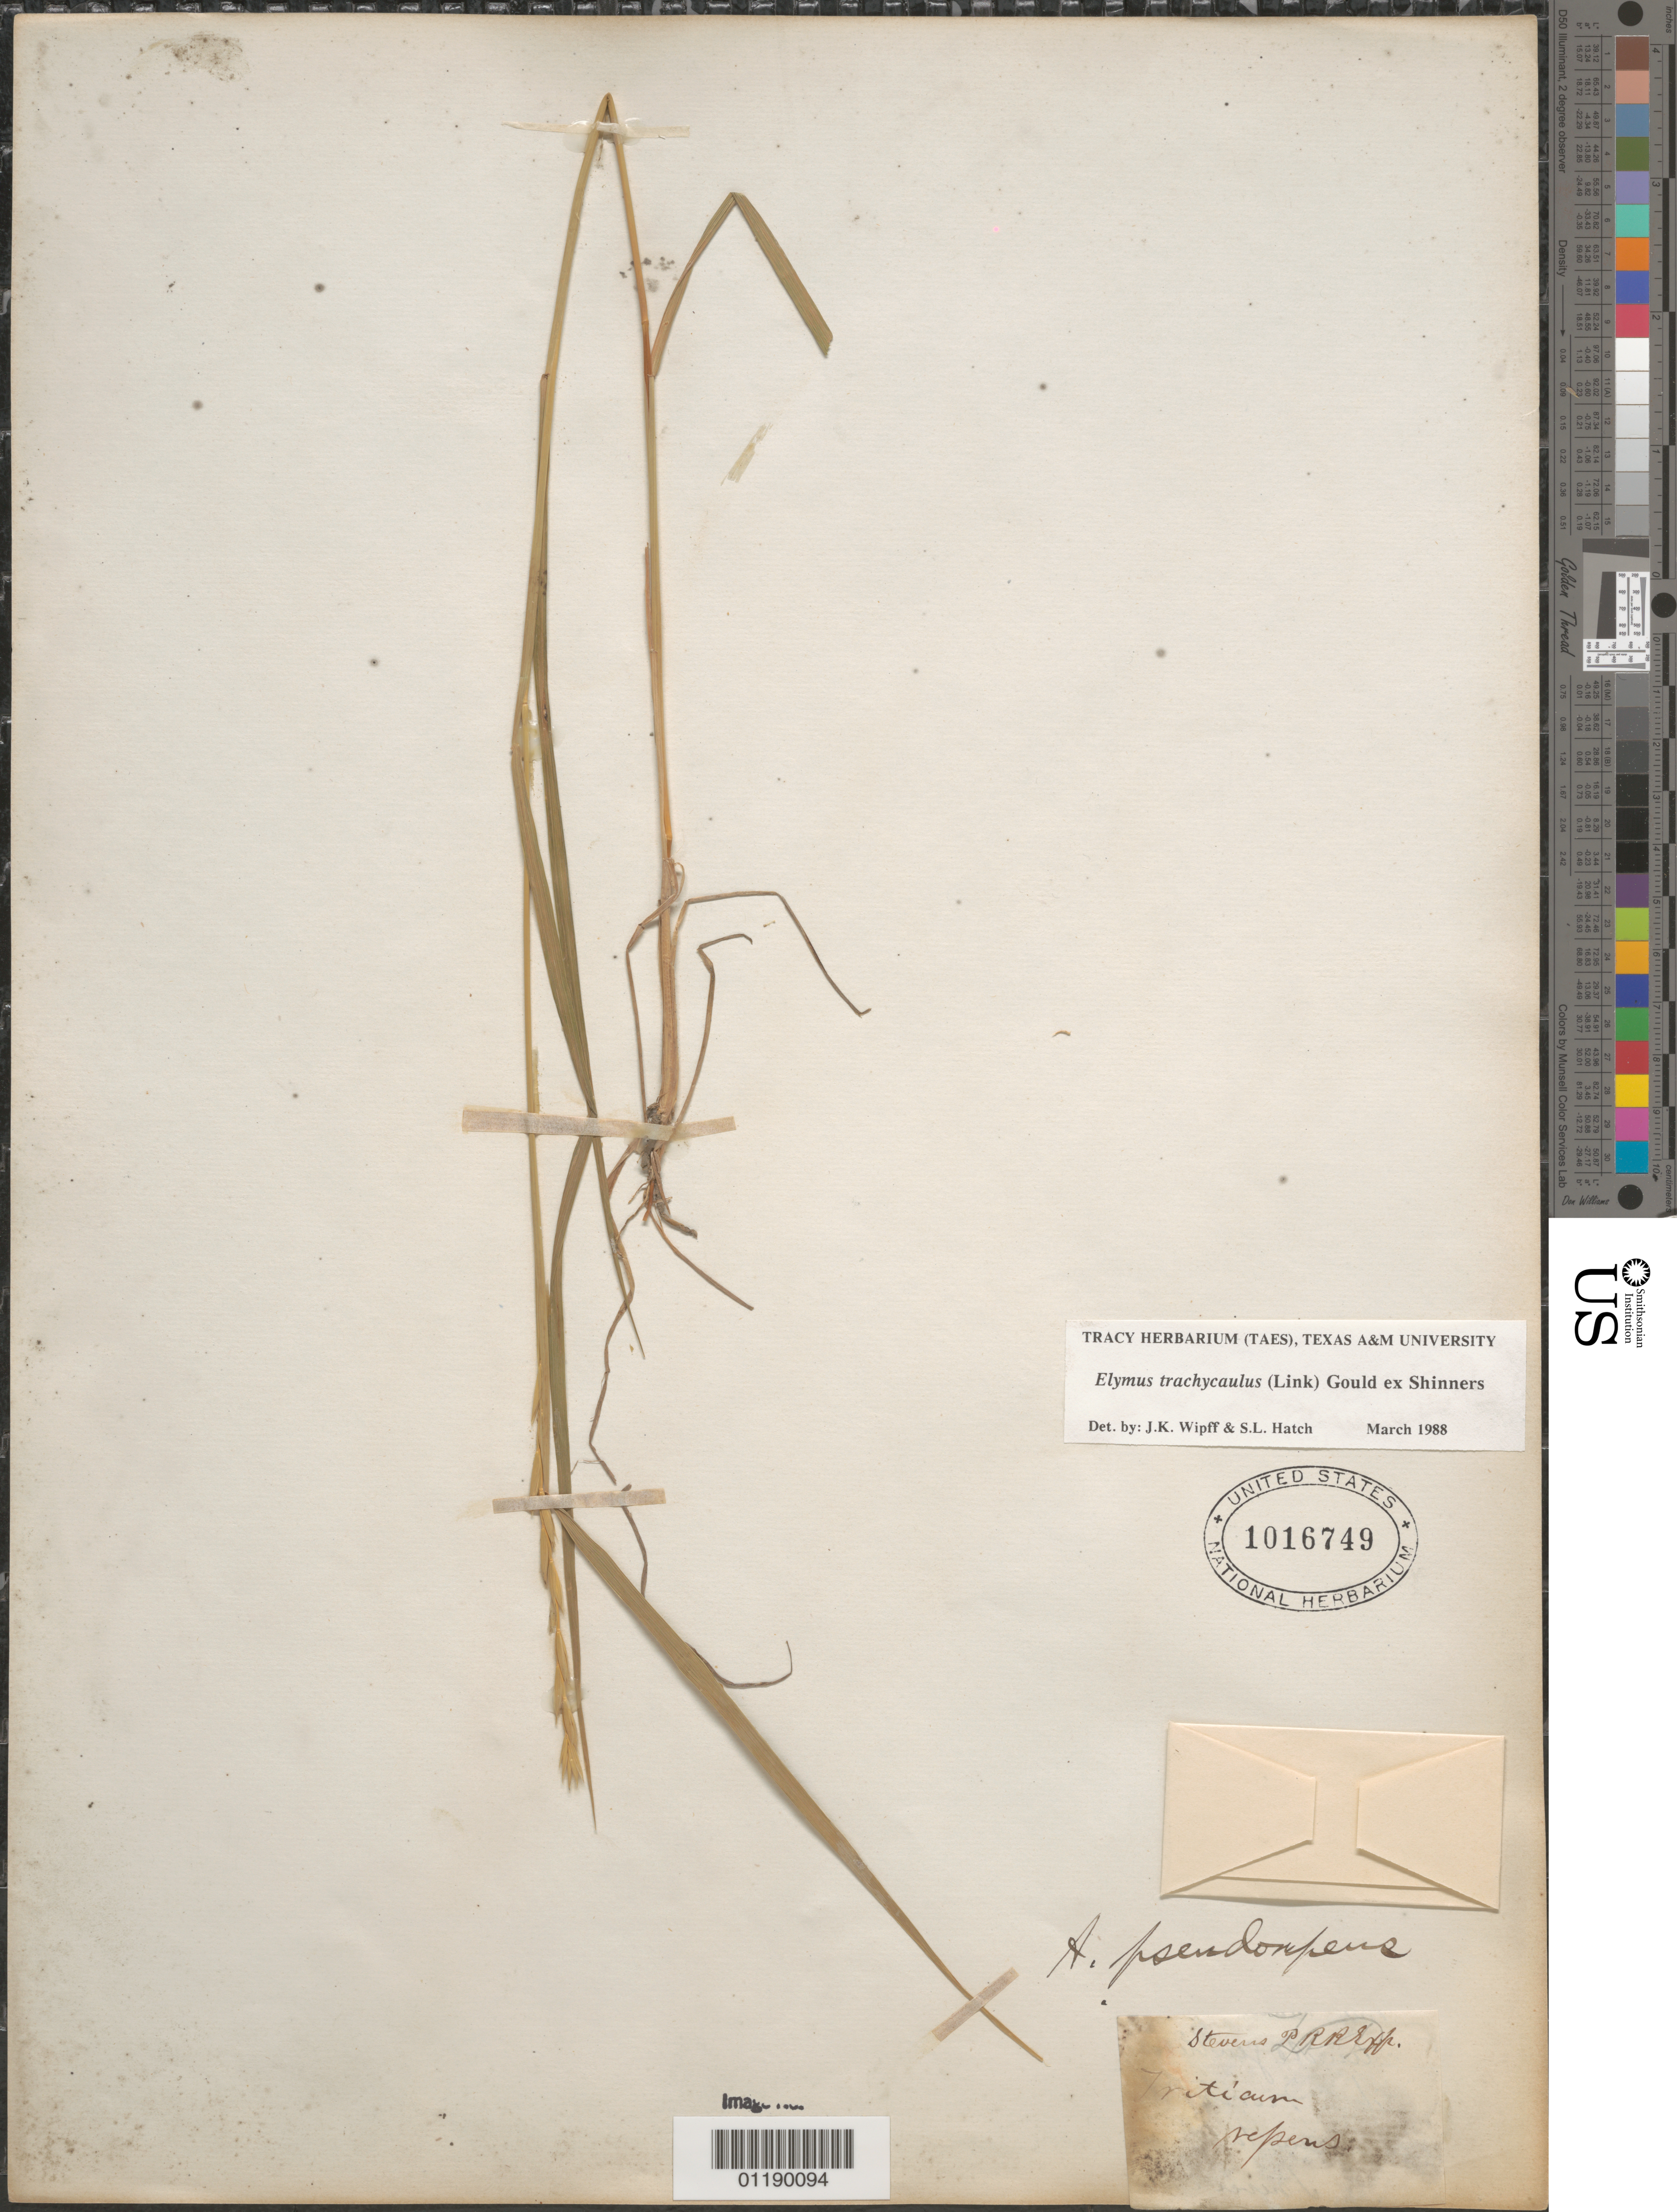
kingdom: Plantae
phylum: Tracheophyta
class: Liliopsida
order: Poales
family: Poaceae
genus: Elymus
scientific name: Elymus trachycaulus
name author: (Link) Gould ex Shinners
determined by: Wipff, J. K.; Hatch, S. L.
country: Canada / United States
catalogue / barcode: US 1016749